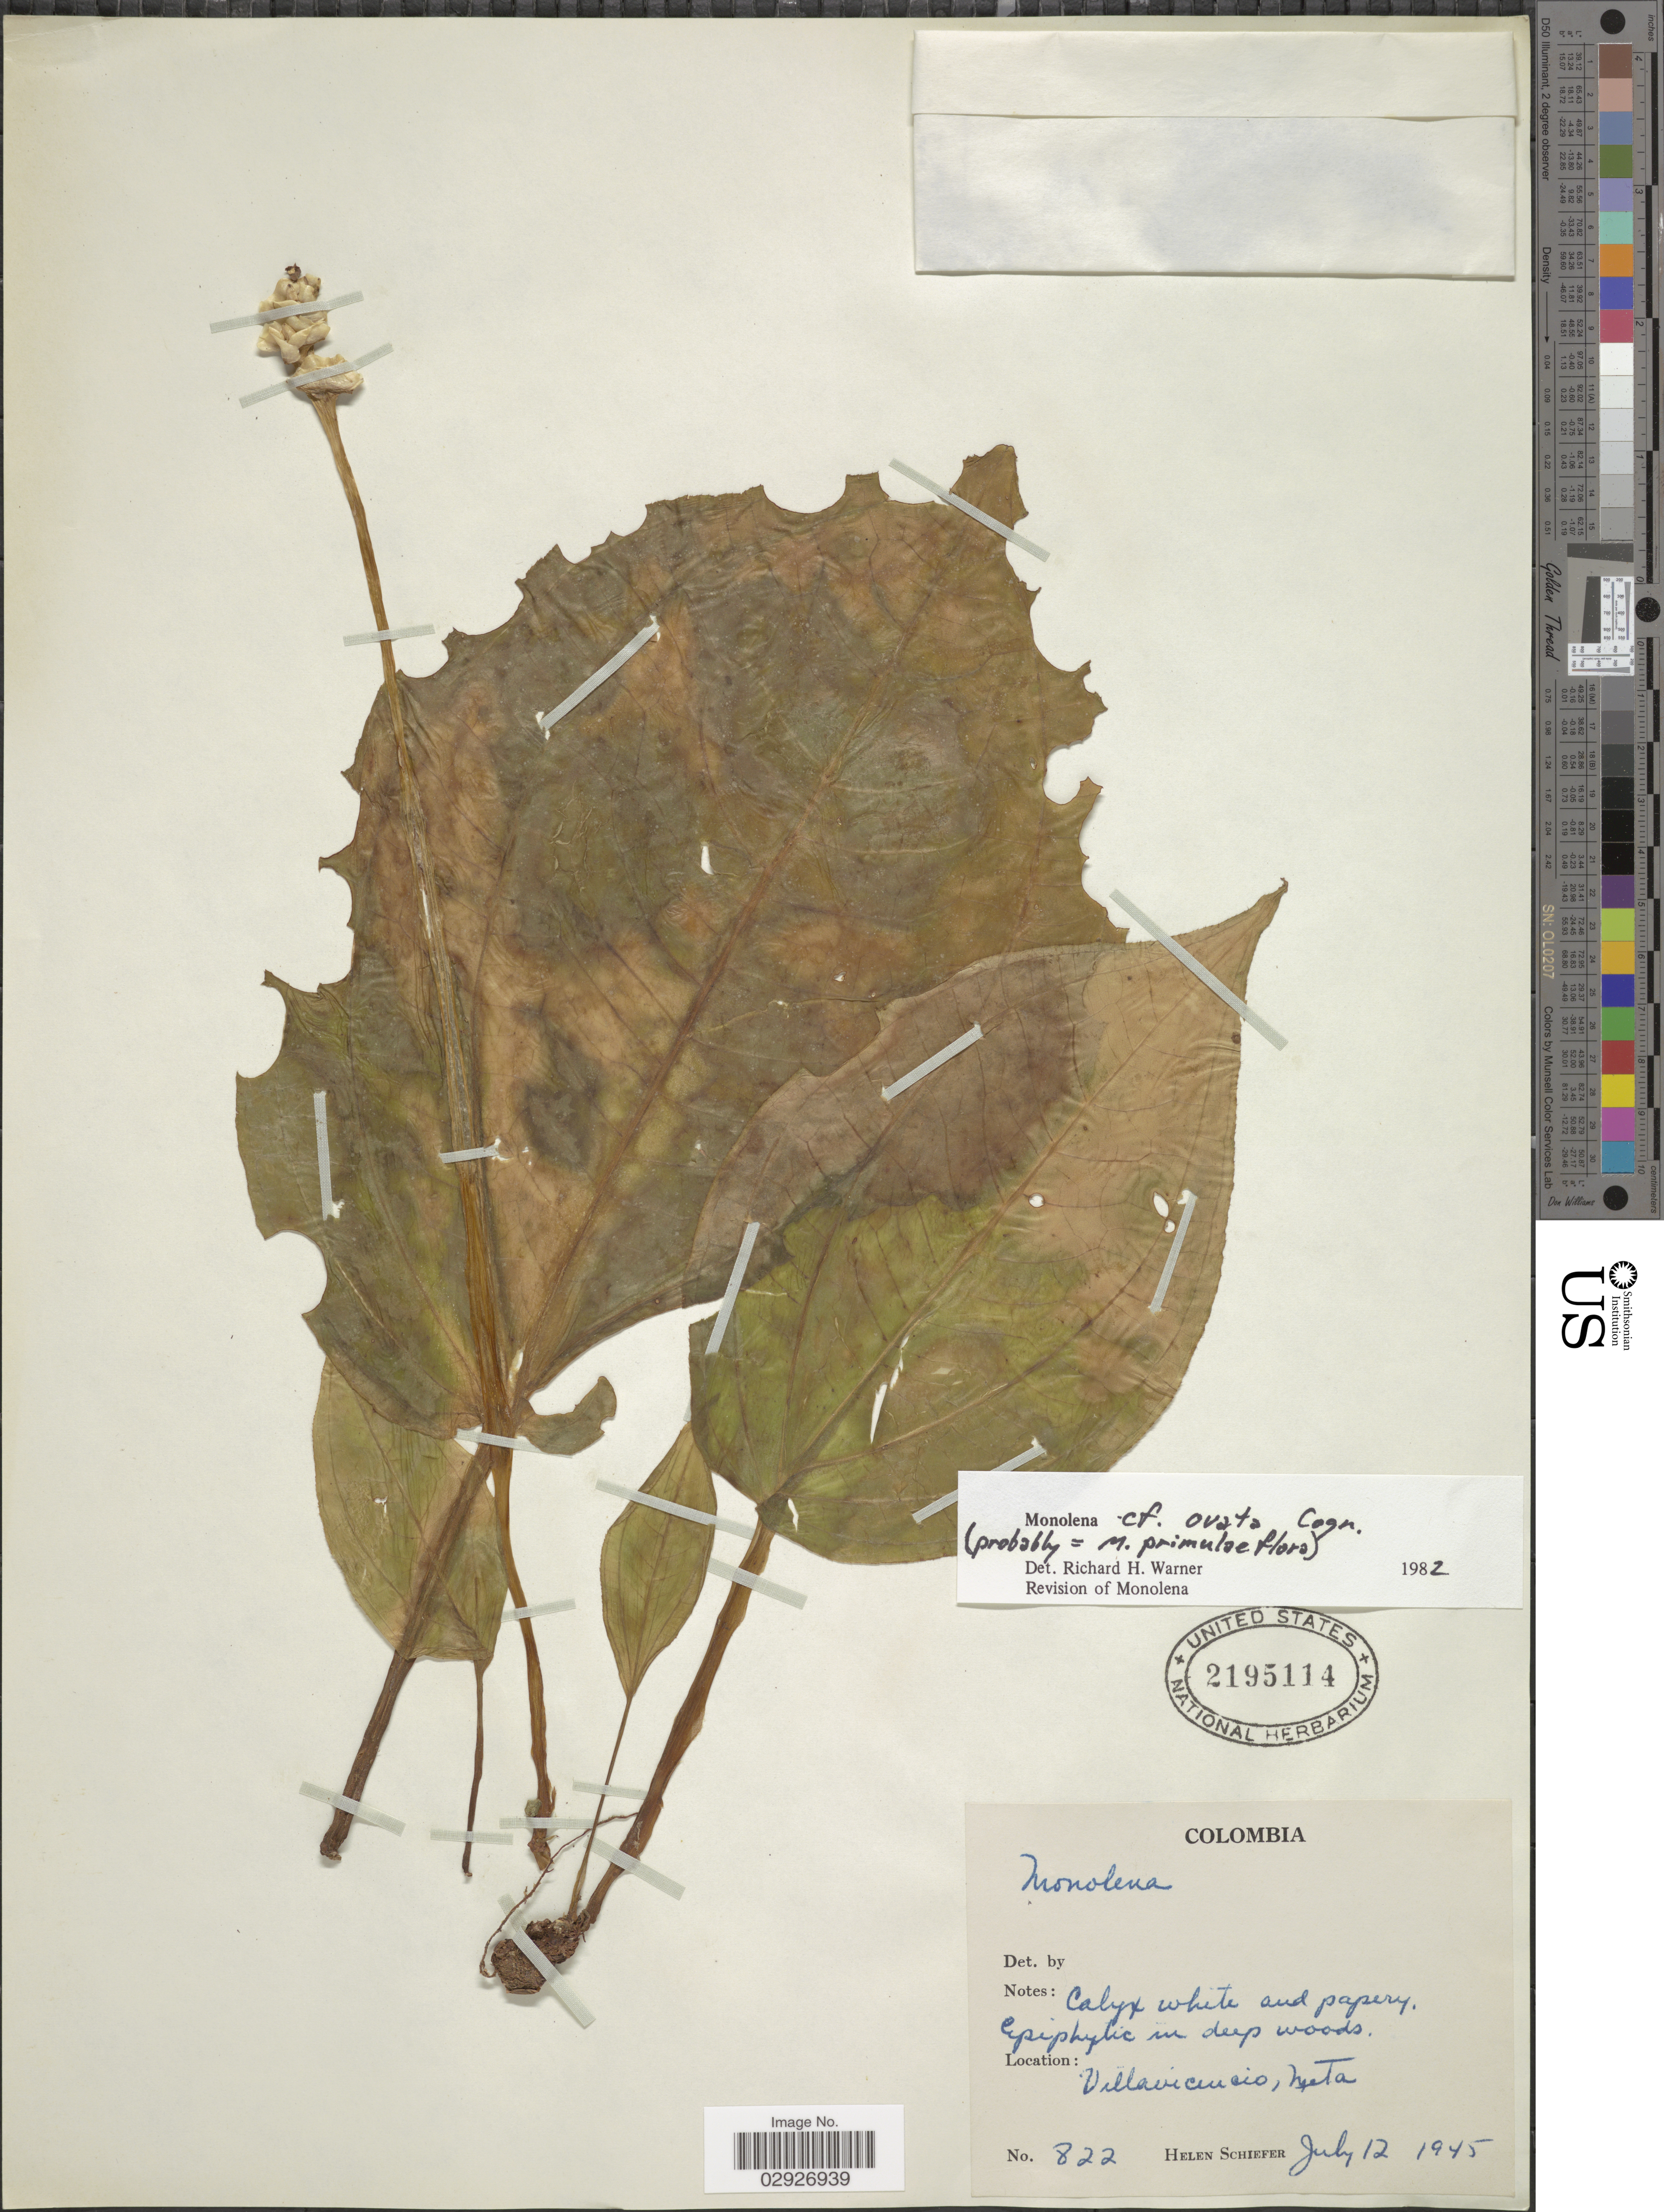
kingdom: Plantae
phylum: Tracheophyta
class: Magnoliopsida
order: Myrtales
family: Melastomataceae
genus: Monolena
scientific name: Monolena ovata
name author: Cogn.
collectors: H. Schiefer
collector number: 822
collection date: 1945-07-12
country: Colombia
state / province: Meta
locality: Villavicencio, Meta.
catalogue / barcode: US 2195114